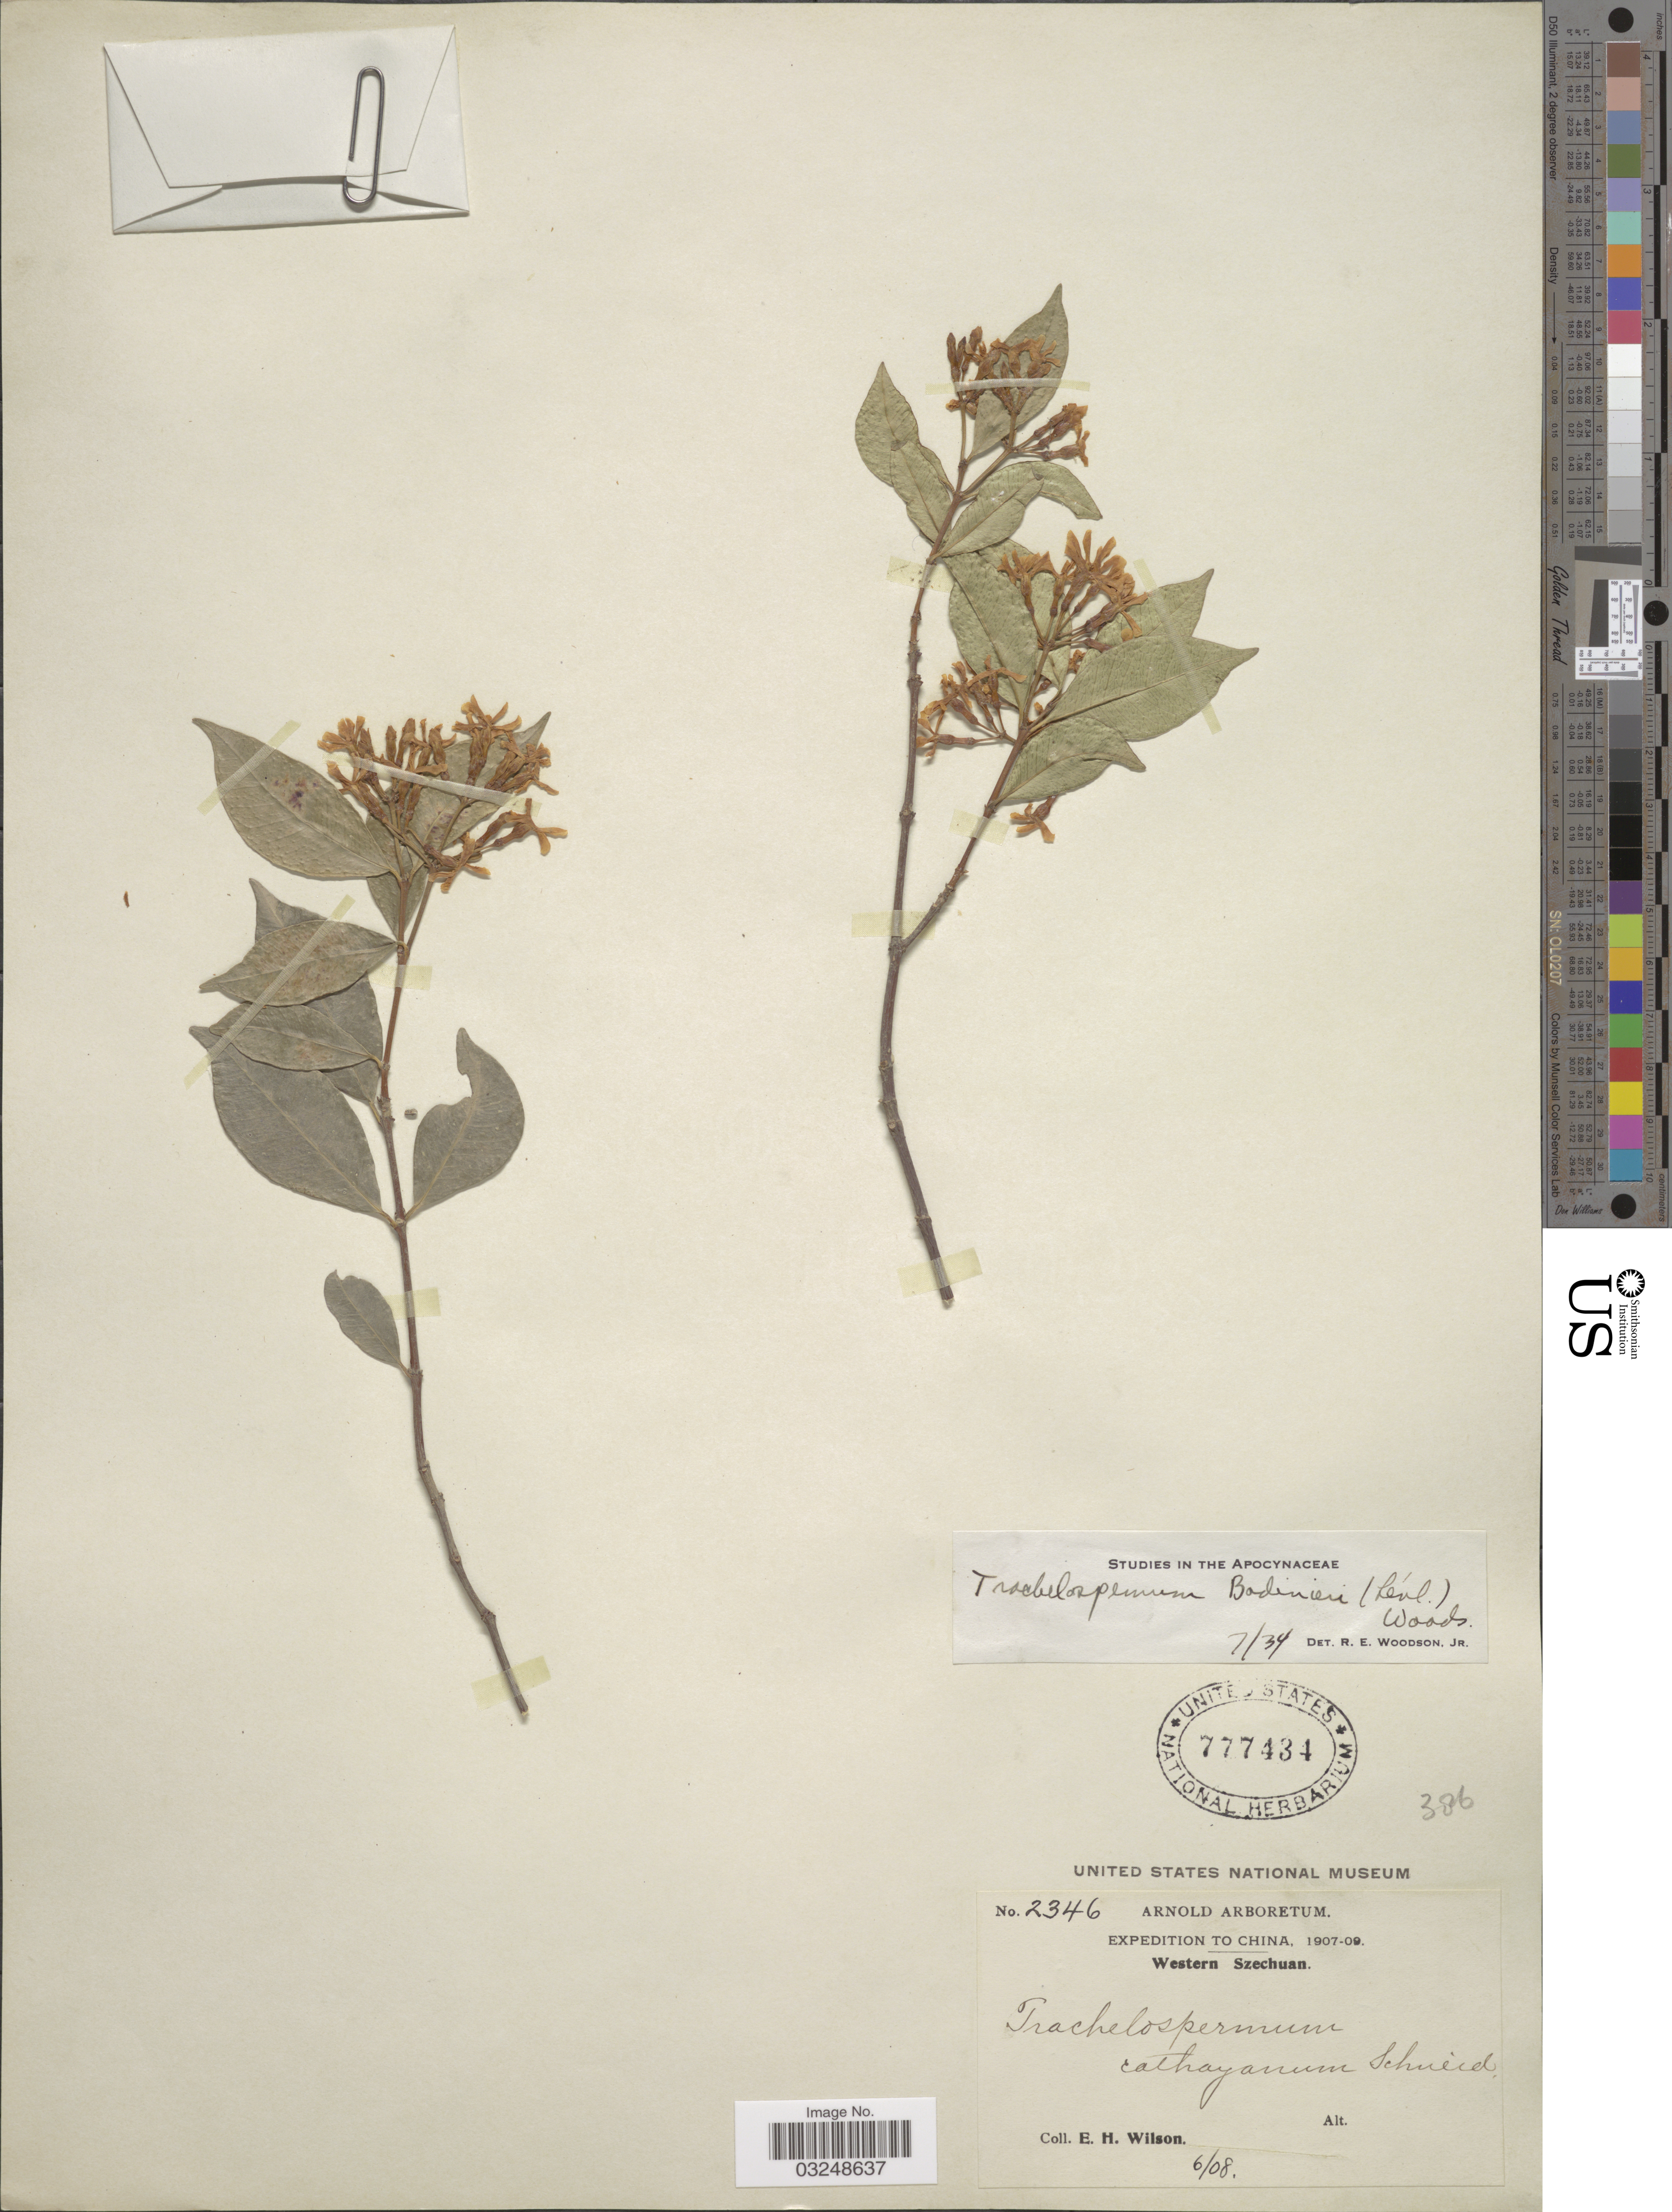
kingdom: Plantae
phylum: Tracheophyta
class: Magnoliopsida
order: Gentianales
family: Apocynaceae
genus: Trachelospermum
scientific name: Trachelospermum bodinieri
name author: (H. Lév.) Woodson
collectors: E. Wilson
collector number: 2346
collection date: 1908-06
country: China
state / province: Sichuan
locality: Western Szechuan.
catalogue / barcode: US 777434